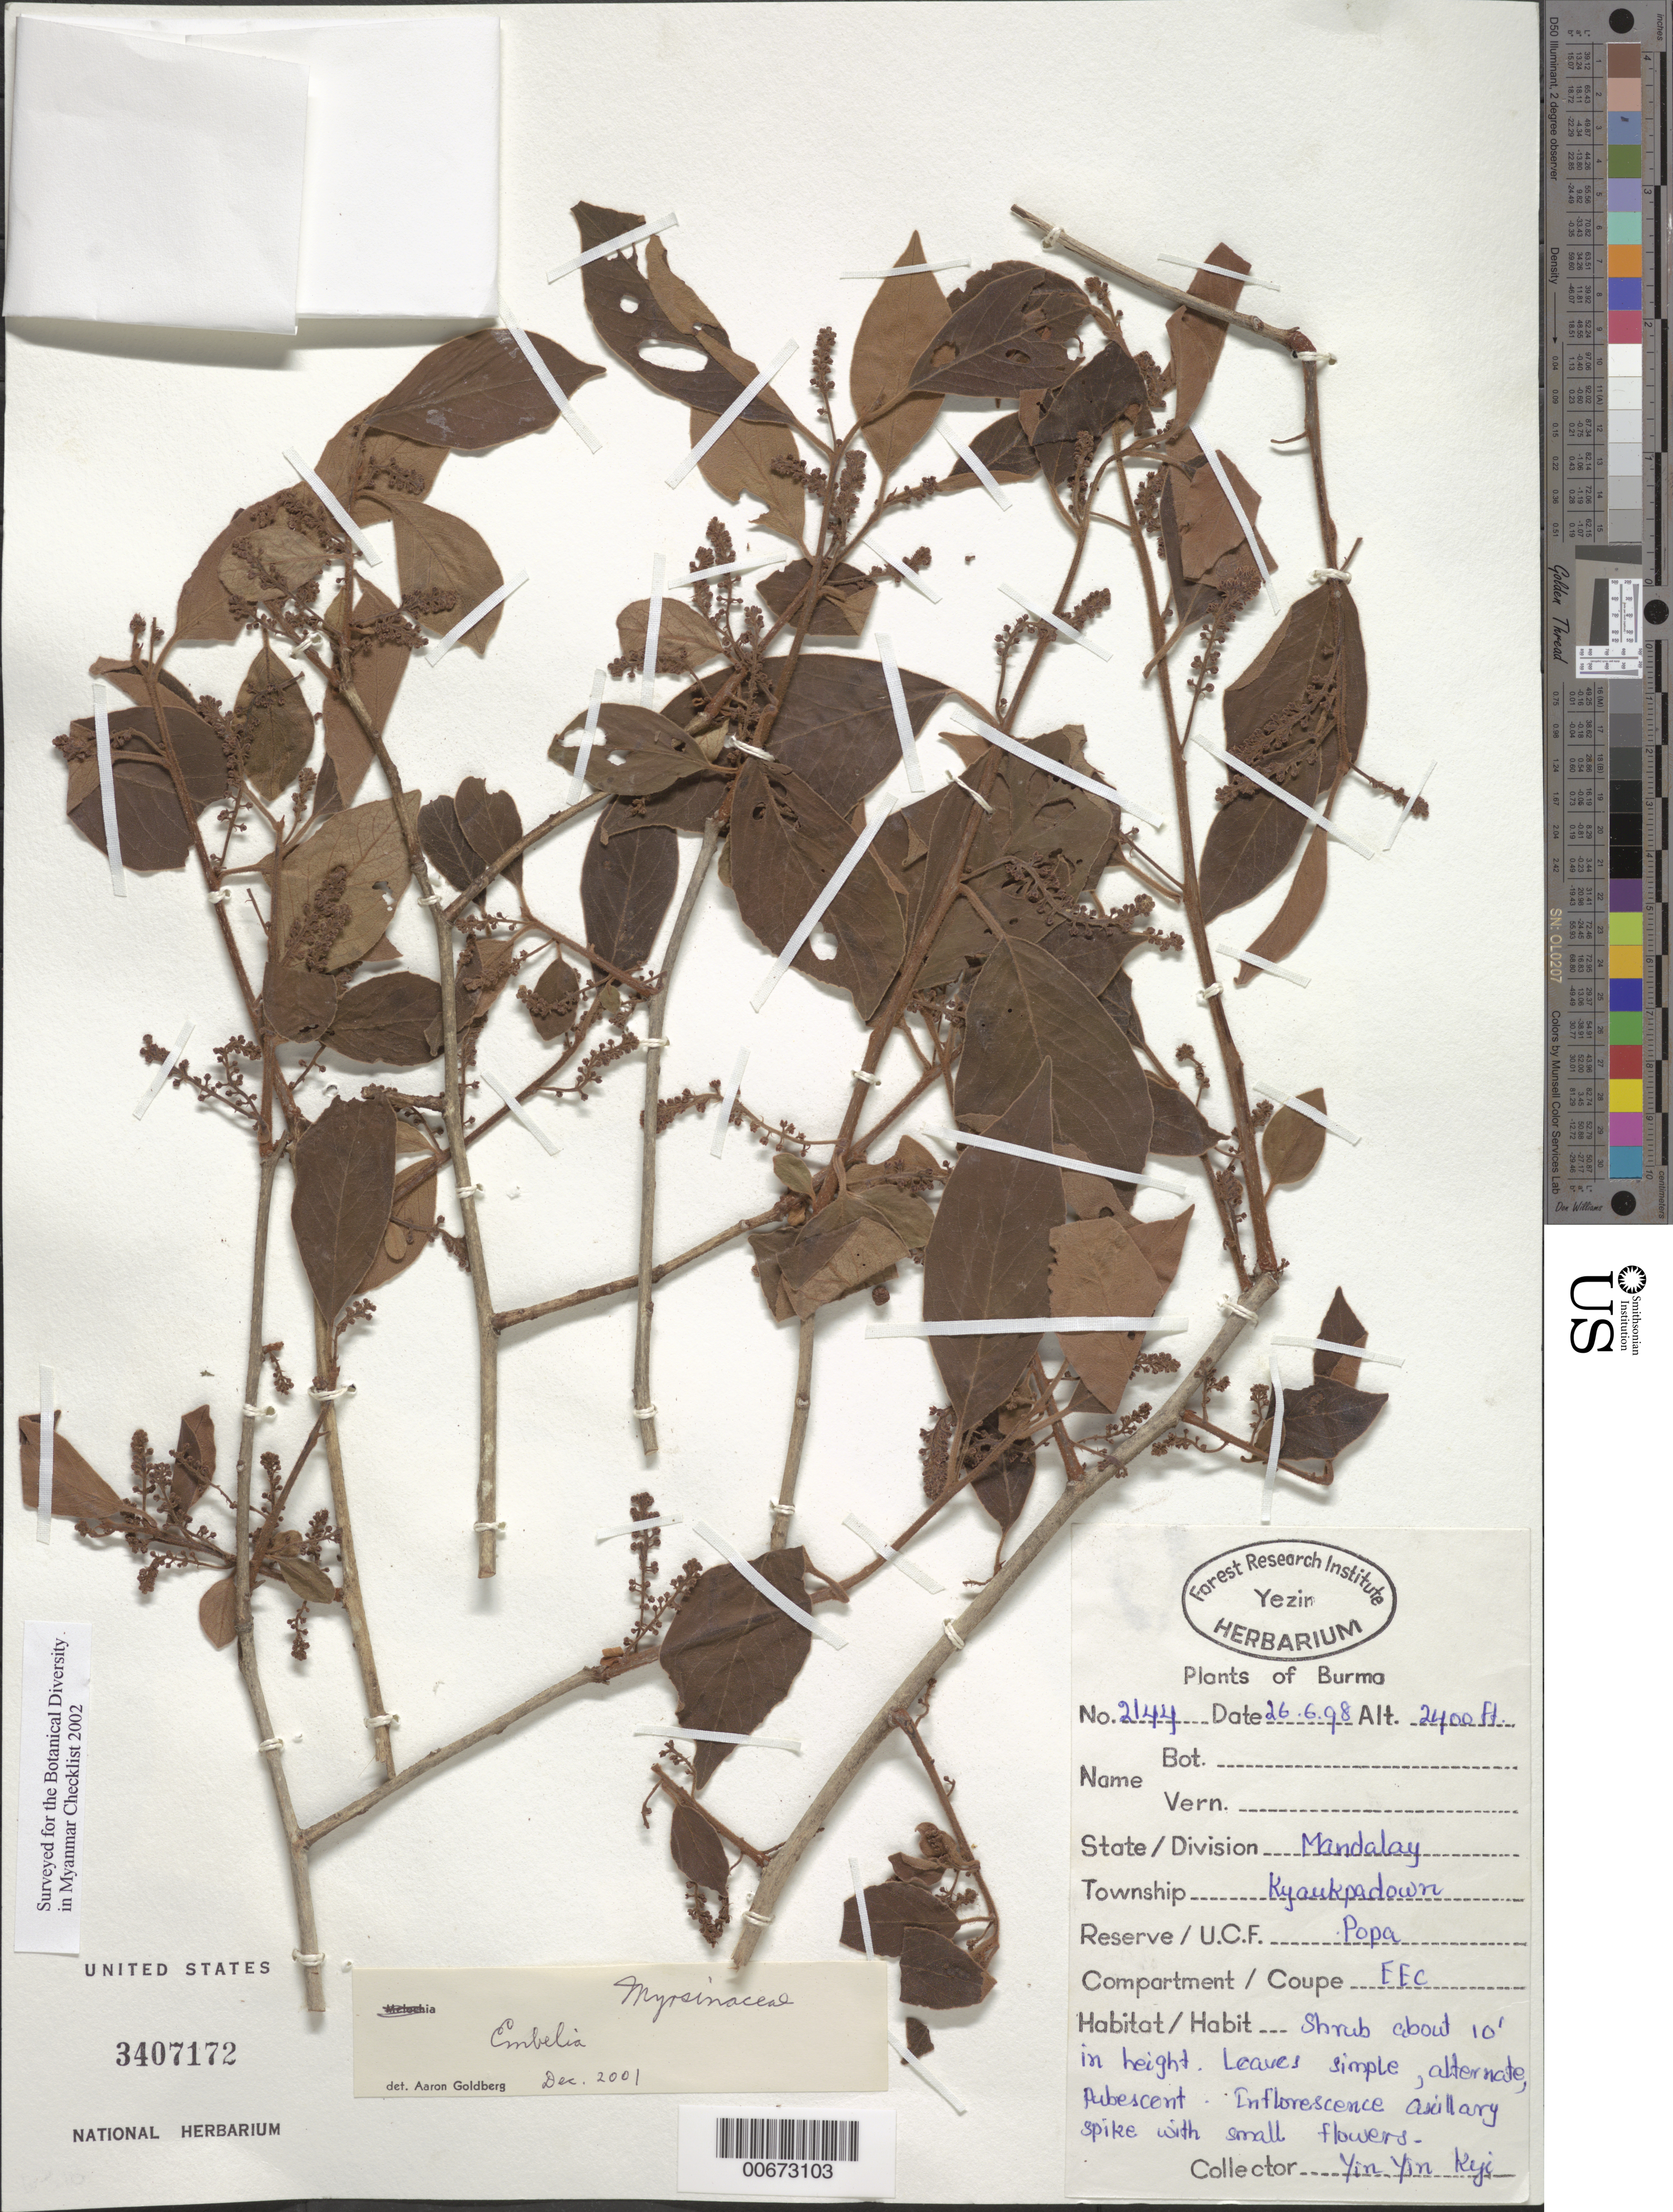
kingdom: Plantae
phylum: Tracheophyta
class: Magnoliopsida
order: Ericales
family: Primulaceae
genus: Embelia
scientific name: Embelia sp.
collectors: Kyi, Y.Y.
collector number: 2144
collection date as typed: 26 Jun 1998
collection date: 1998-06-26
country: Myanmar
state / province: Mandalay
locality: Kyaukpdown, Mt. Popa, Yenge.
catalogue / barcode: US 3407172